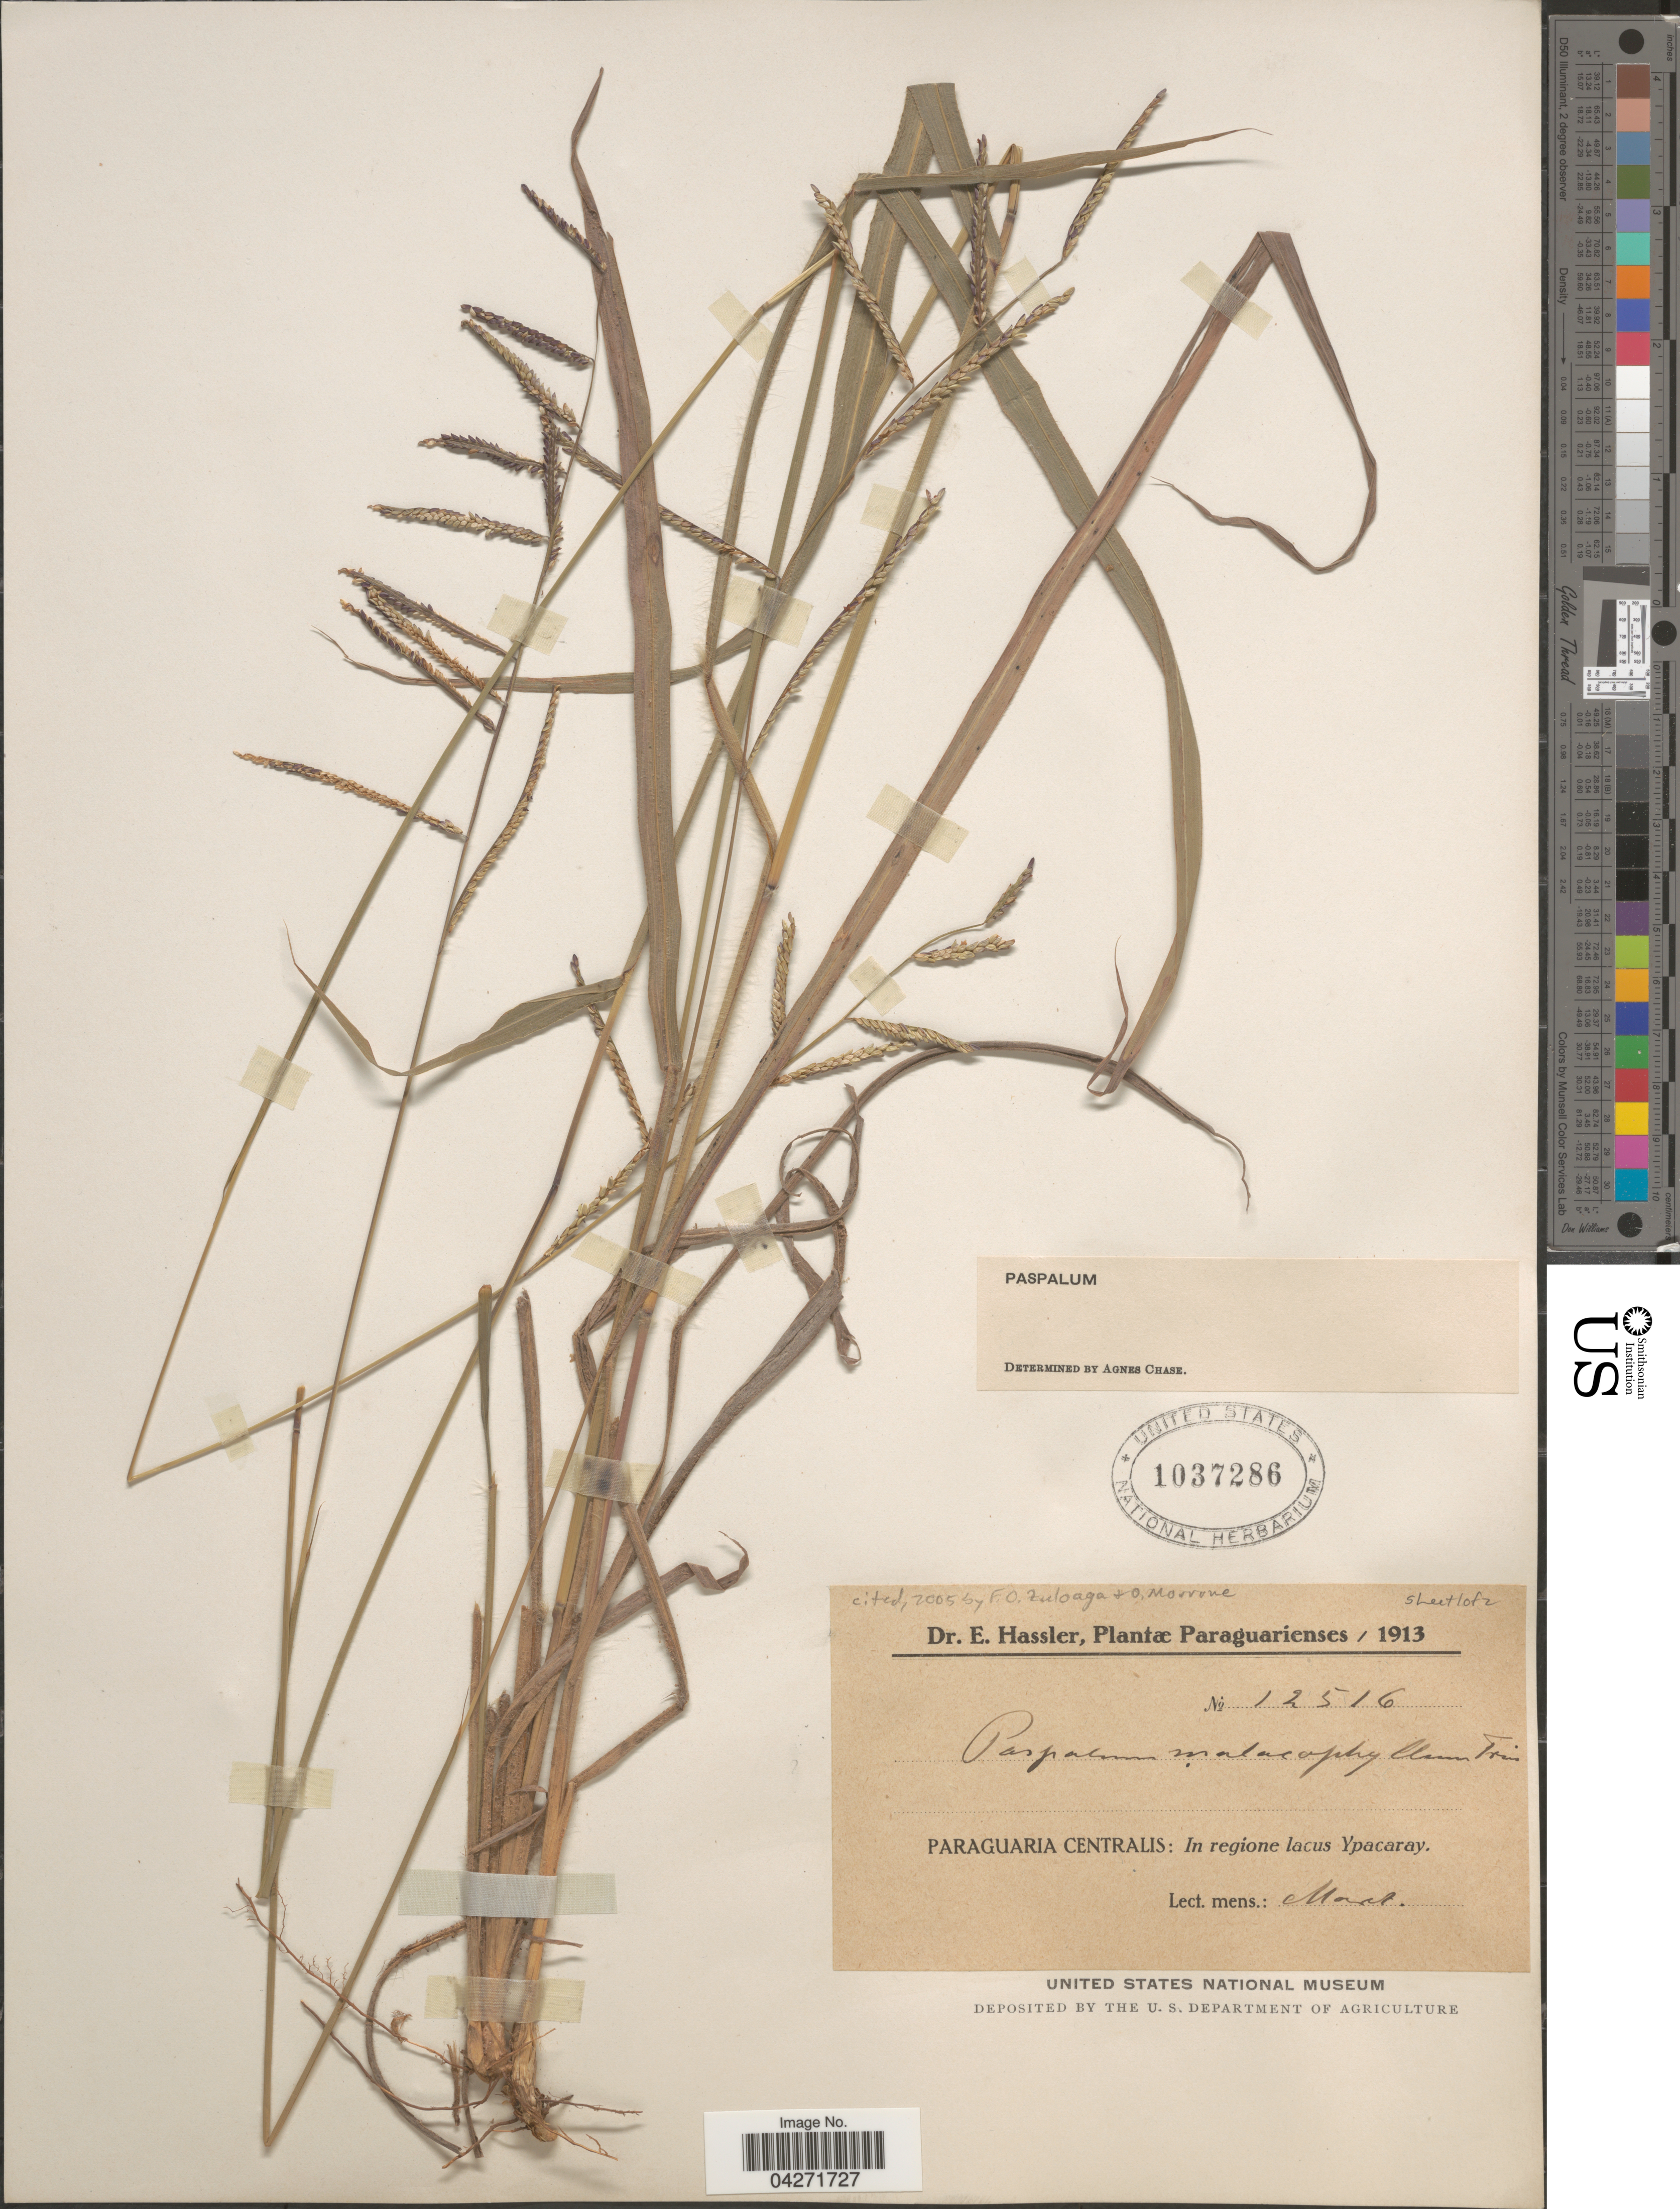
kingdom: Plantae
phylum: Tracheophyta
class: Liliopsida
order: Poales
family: Poaceae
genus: Paspalum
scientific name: Paspalum malacophyllum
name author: Trin.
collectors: E. Hassler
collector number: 12516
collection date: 1913-03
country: Paraguay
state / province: Paraguari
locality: Paraguaria Centralis: In regione lacus Ypacaray.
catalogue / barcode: US 1037286